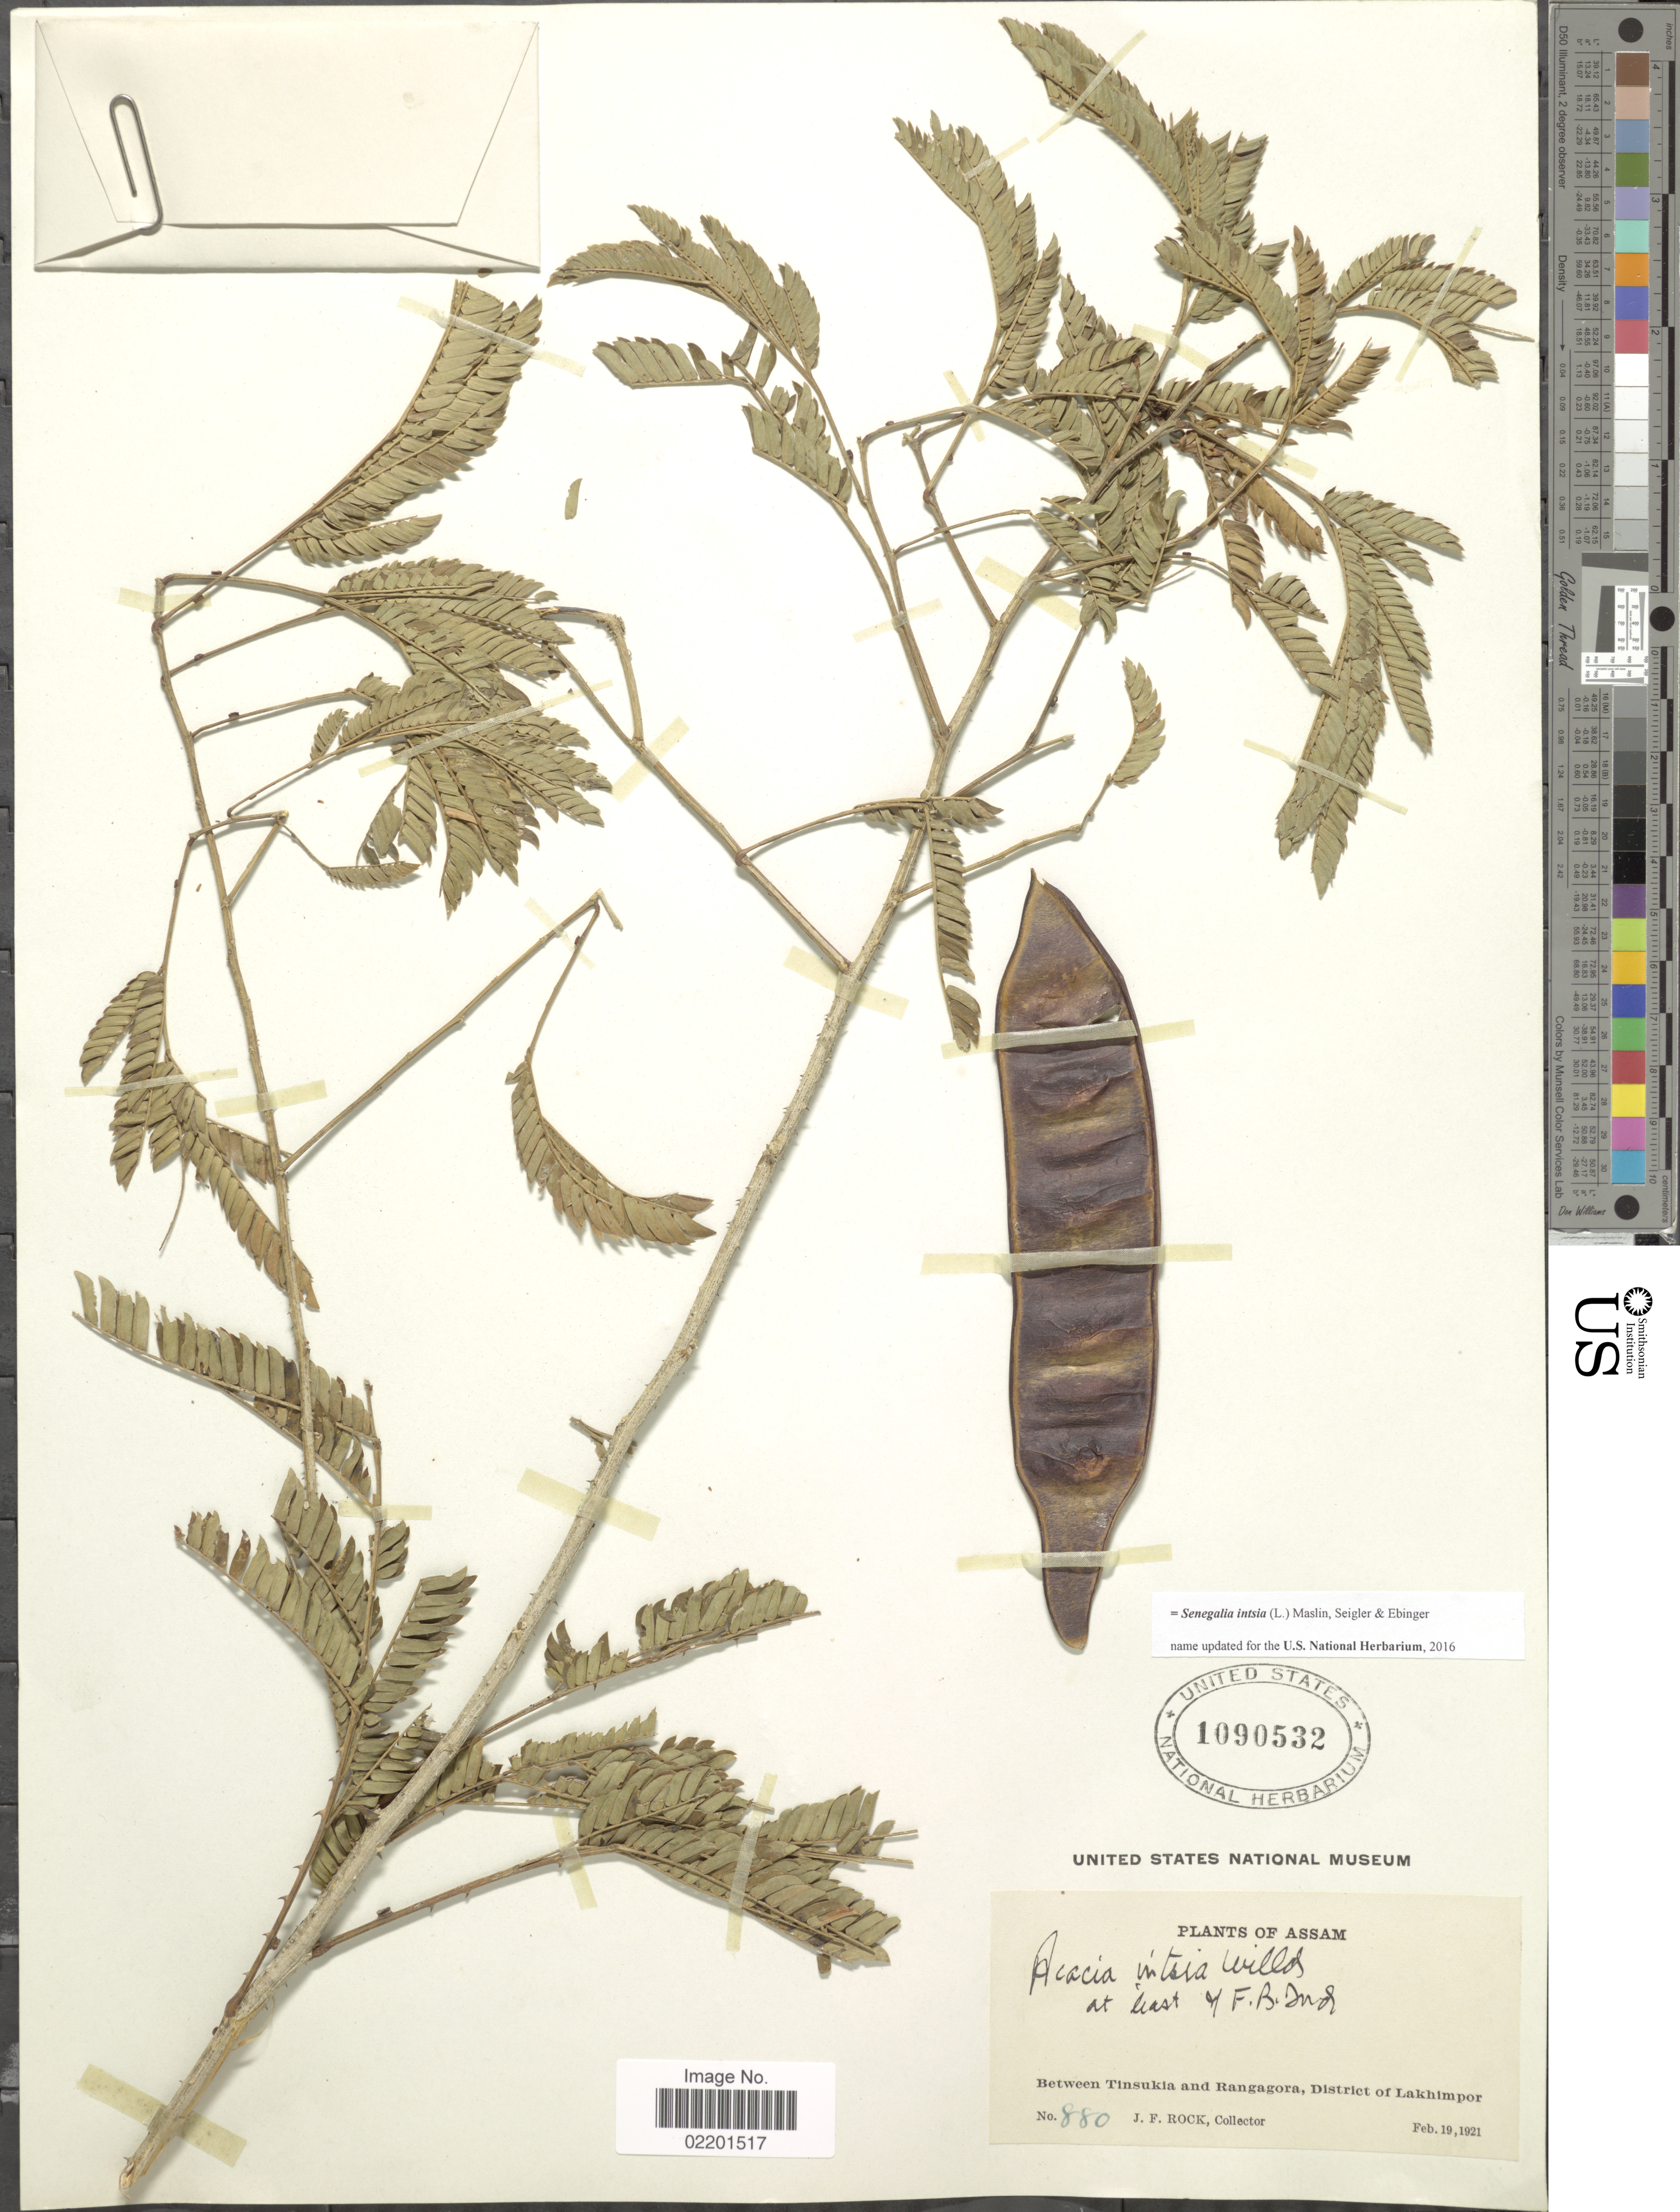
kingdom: Plantae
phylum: Tracheophyta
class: Magnoliopsida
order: Fabales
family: Fabaceae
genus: Senegalia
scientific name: Senegalia intsia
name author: (L.) Maslin et al.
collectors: J. Rock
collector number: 880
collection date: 1921-02-19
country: India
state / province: Assam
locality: Between Tinsukia and Rangagora, District of Lakimpor.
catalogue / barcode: US 1090532